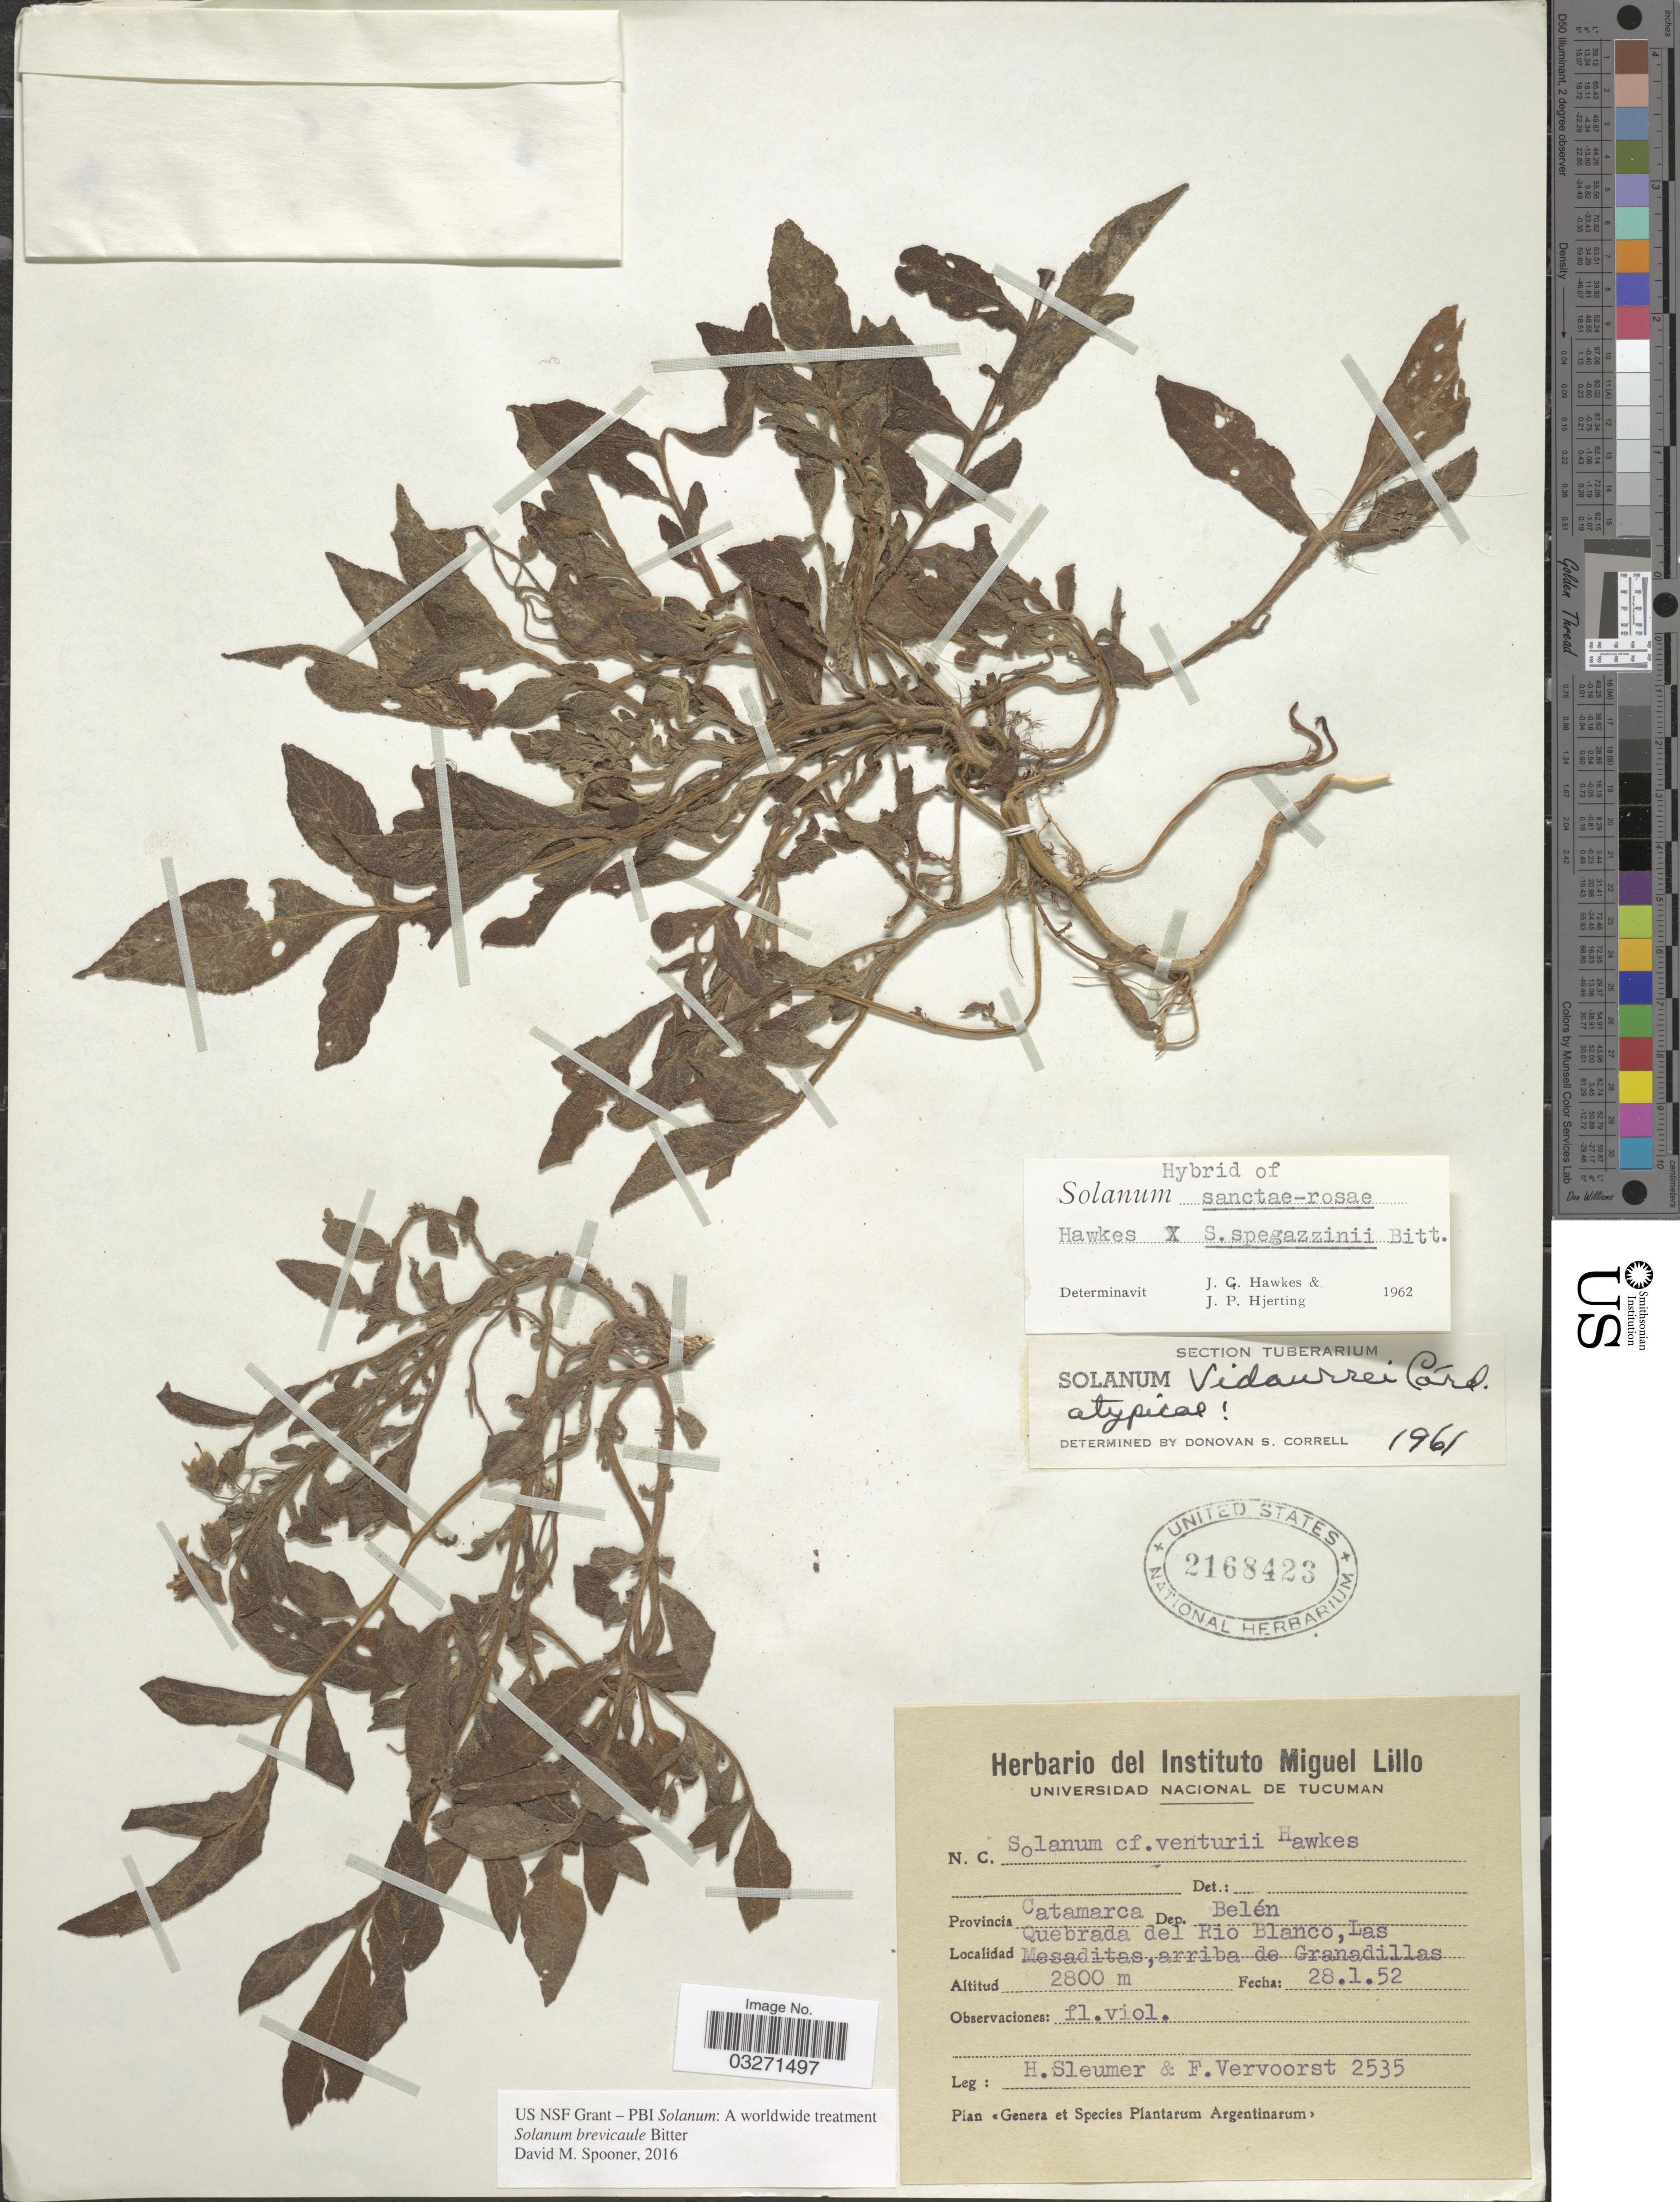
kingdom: Plantae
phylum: Tracheophyta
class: Magnoliopsida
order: Solanales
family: Solanaceae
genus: Solanum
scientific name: Solanum brevicaule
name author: Bitter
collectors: H. O. Sleumer & F. Vervoorst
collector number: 2535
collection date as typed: Transcribed d/m/y: 28/1/52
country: Argentina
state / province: Catamarca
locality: Dep. Belén. Quebrada del Rio Blanco, Las Mesaditas, arriba de Granadillas.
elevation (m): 2800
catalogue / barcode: US 2168423